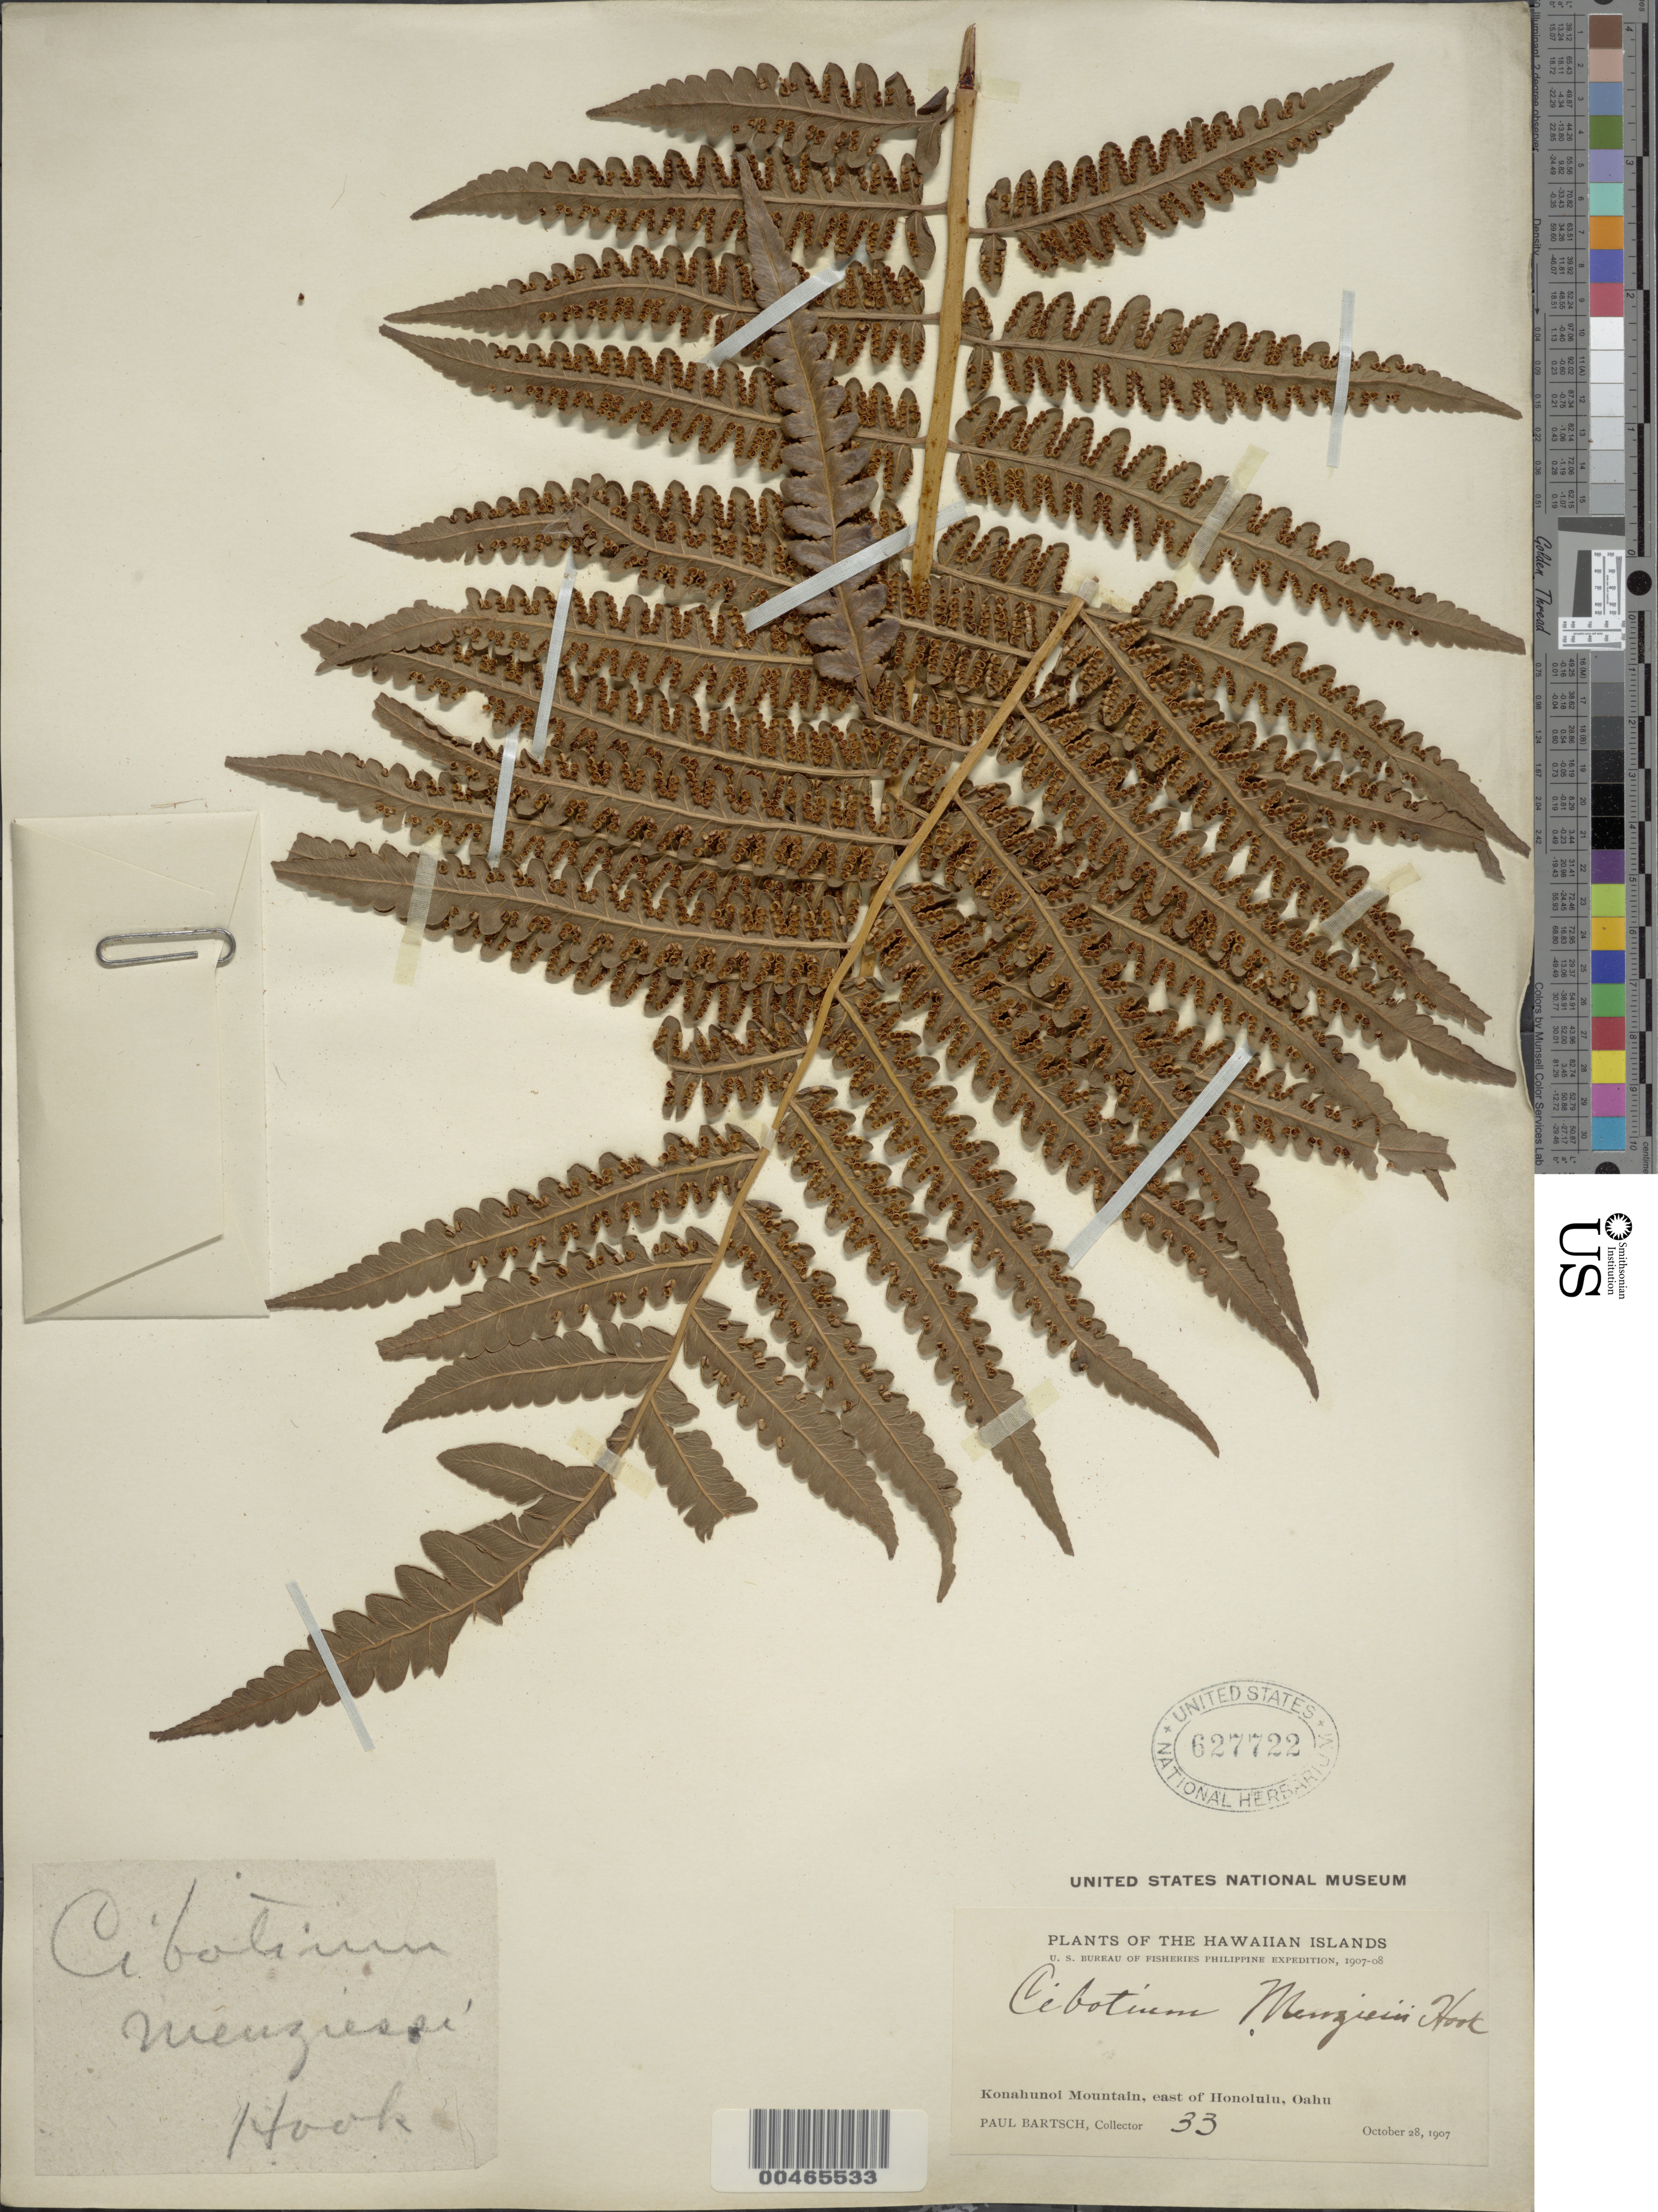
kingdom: Plantae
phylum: Tracheophyta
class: Polypodiopsida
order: Cyatheales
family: Cibotiaceae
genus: Cibotium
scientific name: Cibotium menziesii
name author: Hook.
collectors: P. Bartsch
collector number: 33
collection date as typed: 28 Oct 1907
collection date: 1907-10-28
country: United States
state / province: Hawaii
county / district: Honolulu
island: Oahu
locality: Konahunoi Mt., E of Honolulu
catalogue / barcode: US 627722